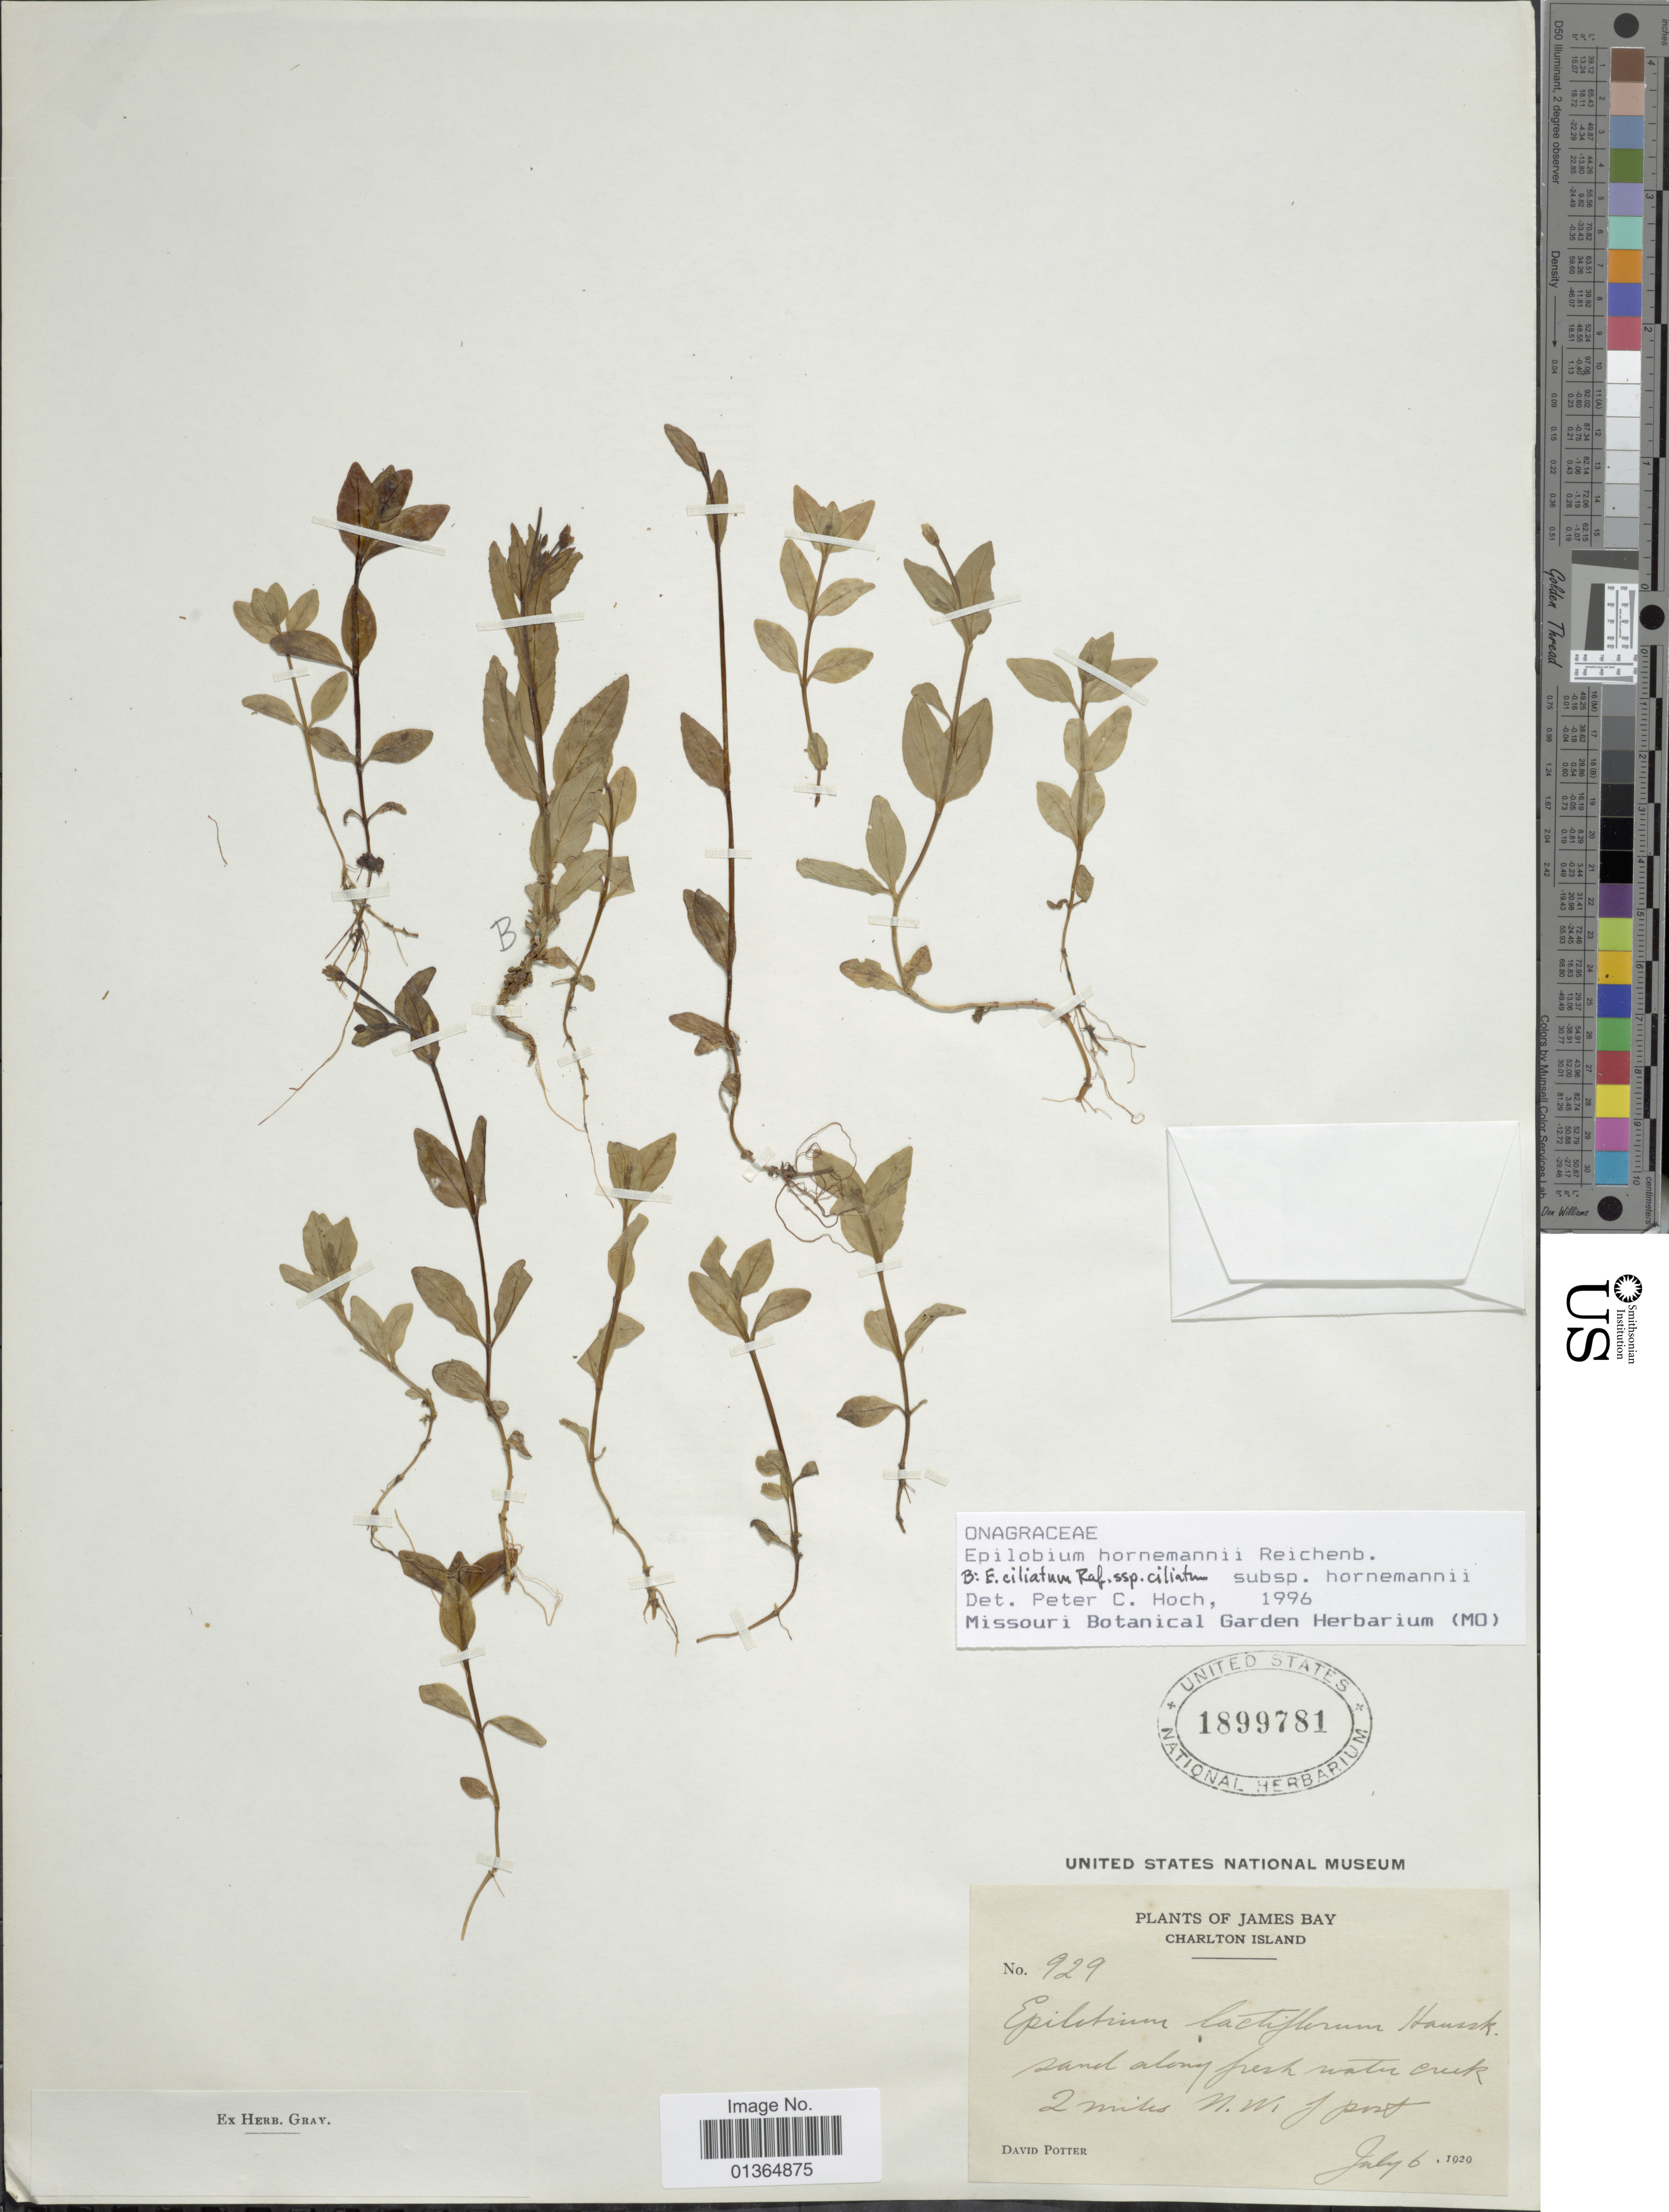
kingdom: Plantae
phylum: Tracheophyta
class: Magnoliopsida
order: Myrtales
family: Onagraceae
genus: Epilobium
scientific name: Epilobium hornemannii subsp. hornemannii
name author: Rchb.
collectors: D. Potter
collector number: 929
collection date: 1929-07-06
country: Canada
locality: James Bay. Charlton Island. Sand along fresh water creek 2 miles N.W. of post.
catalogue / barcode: US 1899781